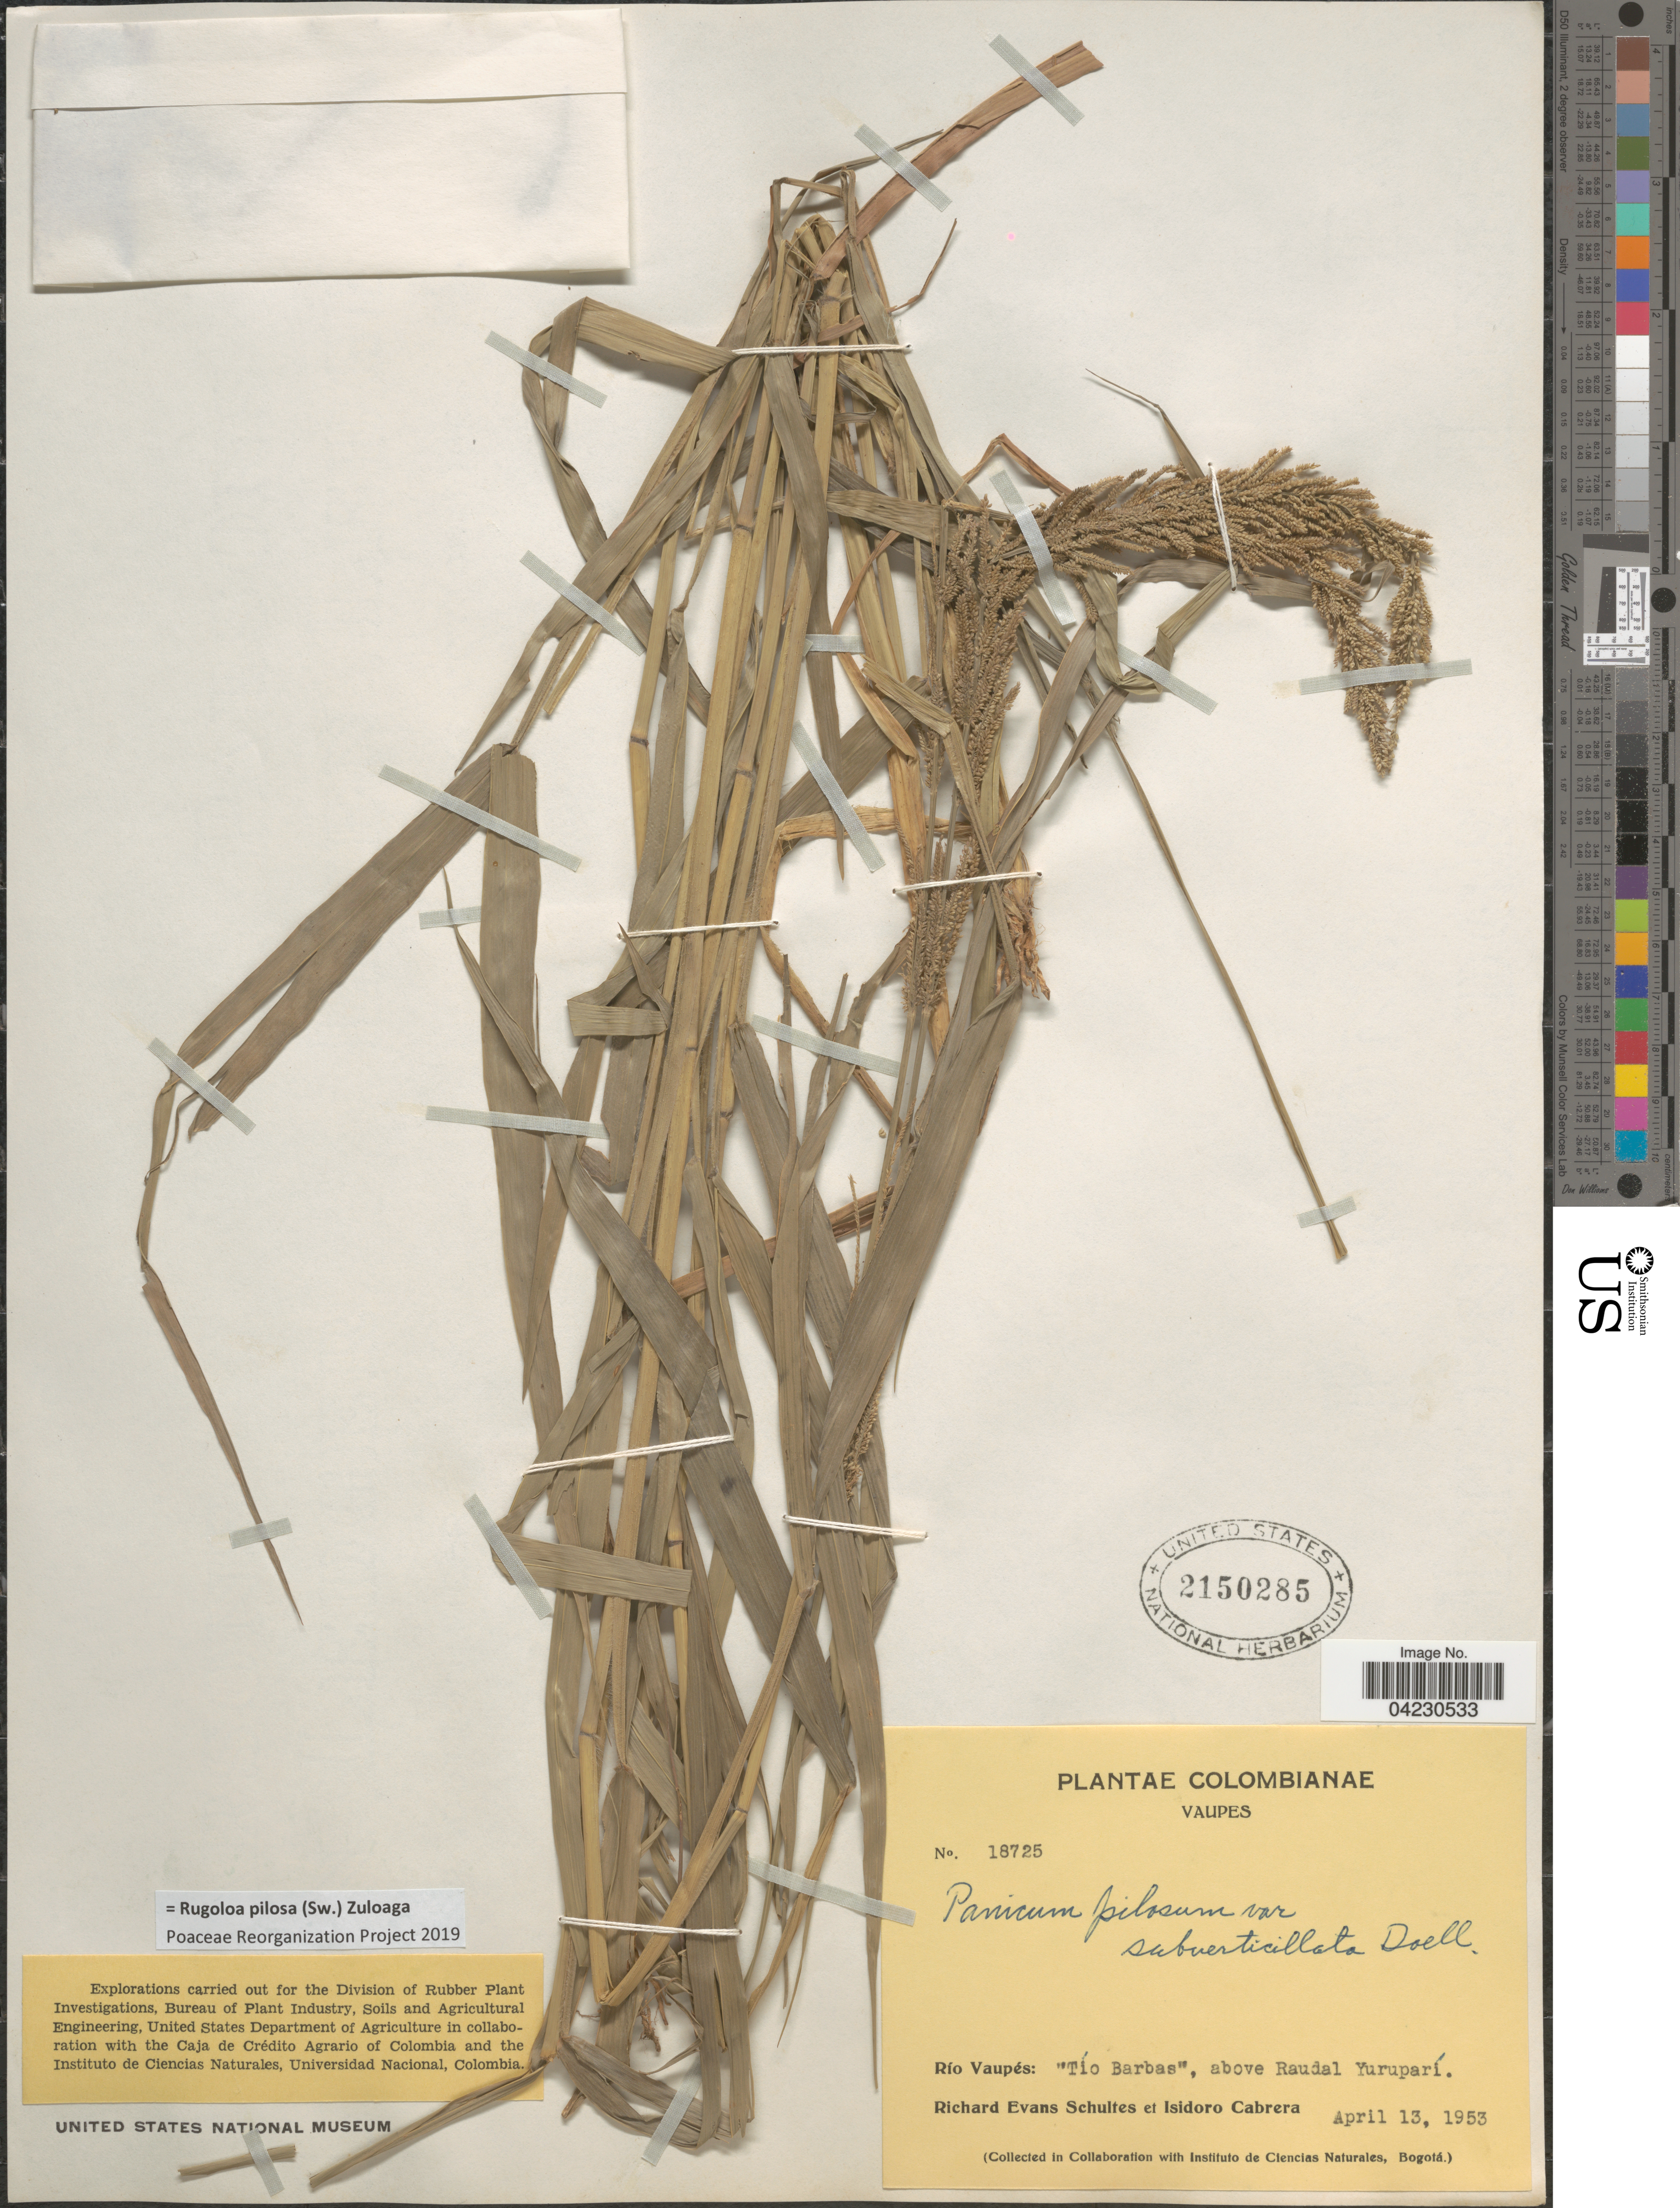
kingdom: Plantae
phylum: Tracheophyta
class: Liliopsida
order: Poales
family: Poaceae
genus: Rugoloa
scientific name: Rugoloa pilosa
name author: (Sw.) Zuloaga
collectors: R. E. Schultes & I. Cabrera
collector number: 18725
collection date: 1953-04-13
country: Colombia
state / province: Vaupés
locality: Río Vaupés: "Tio Barbas", above Raudal Yuruparí.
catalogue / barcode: US 2150285